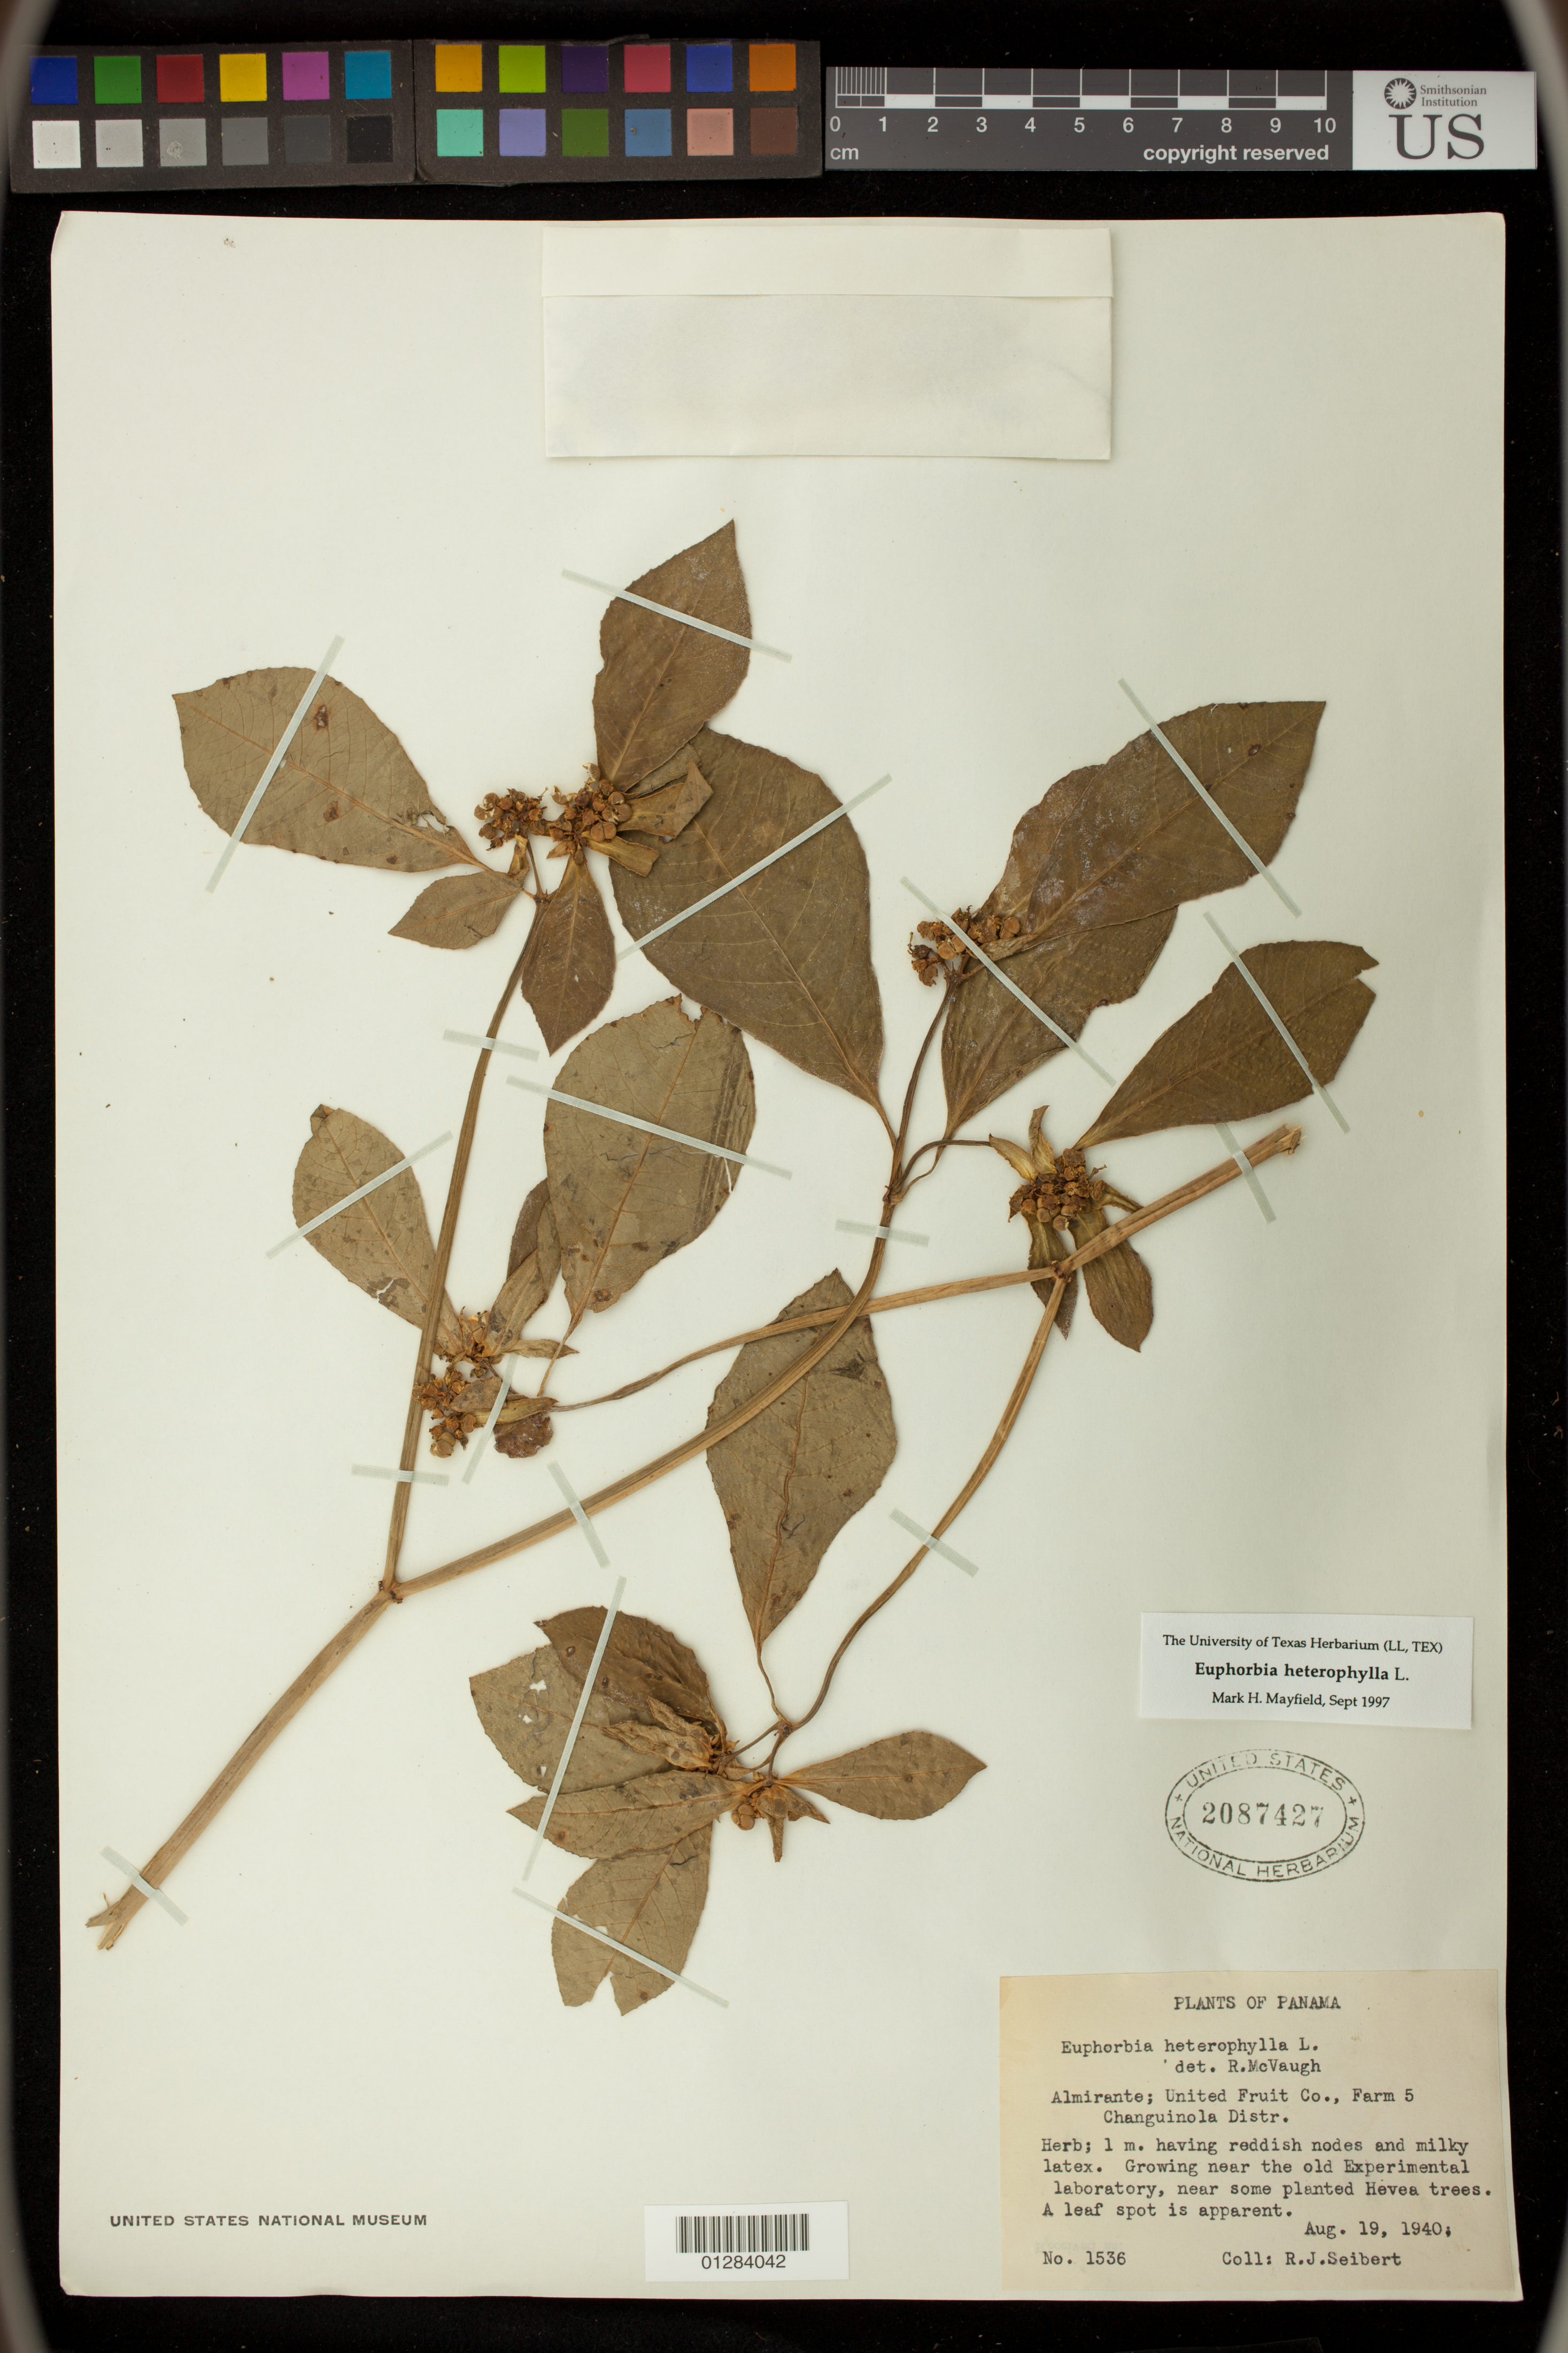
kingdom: Plantae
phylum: Tracheophyta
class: Magnoliopsida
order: Malpighiales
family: Euphorbiaceae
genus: Euphorbia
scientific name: Euphorbia heterophylla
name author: L.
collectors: R. J. Seibert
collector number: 1536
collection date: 1940-08-19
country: Panama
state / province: Bocas Del Toro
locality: Almirante; United Fruit Co., Farm 5 Changuinola Distr. Growing near the old Experimental laboratory.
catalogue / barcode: US 2087427